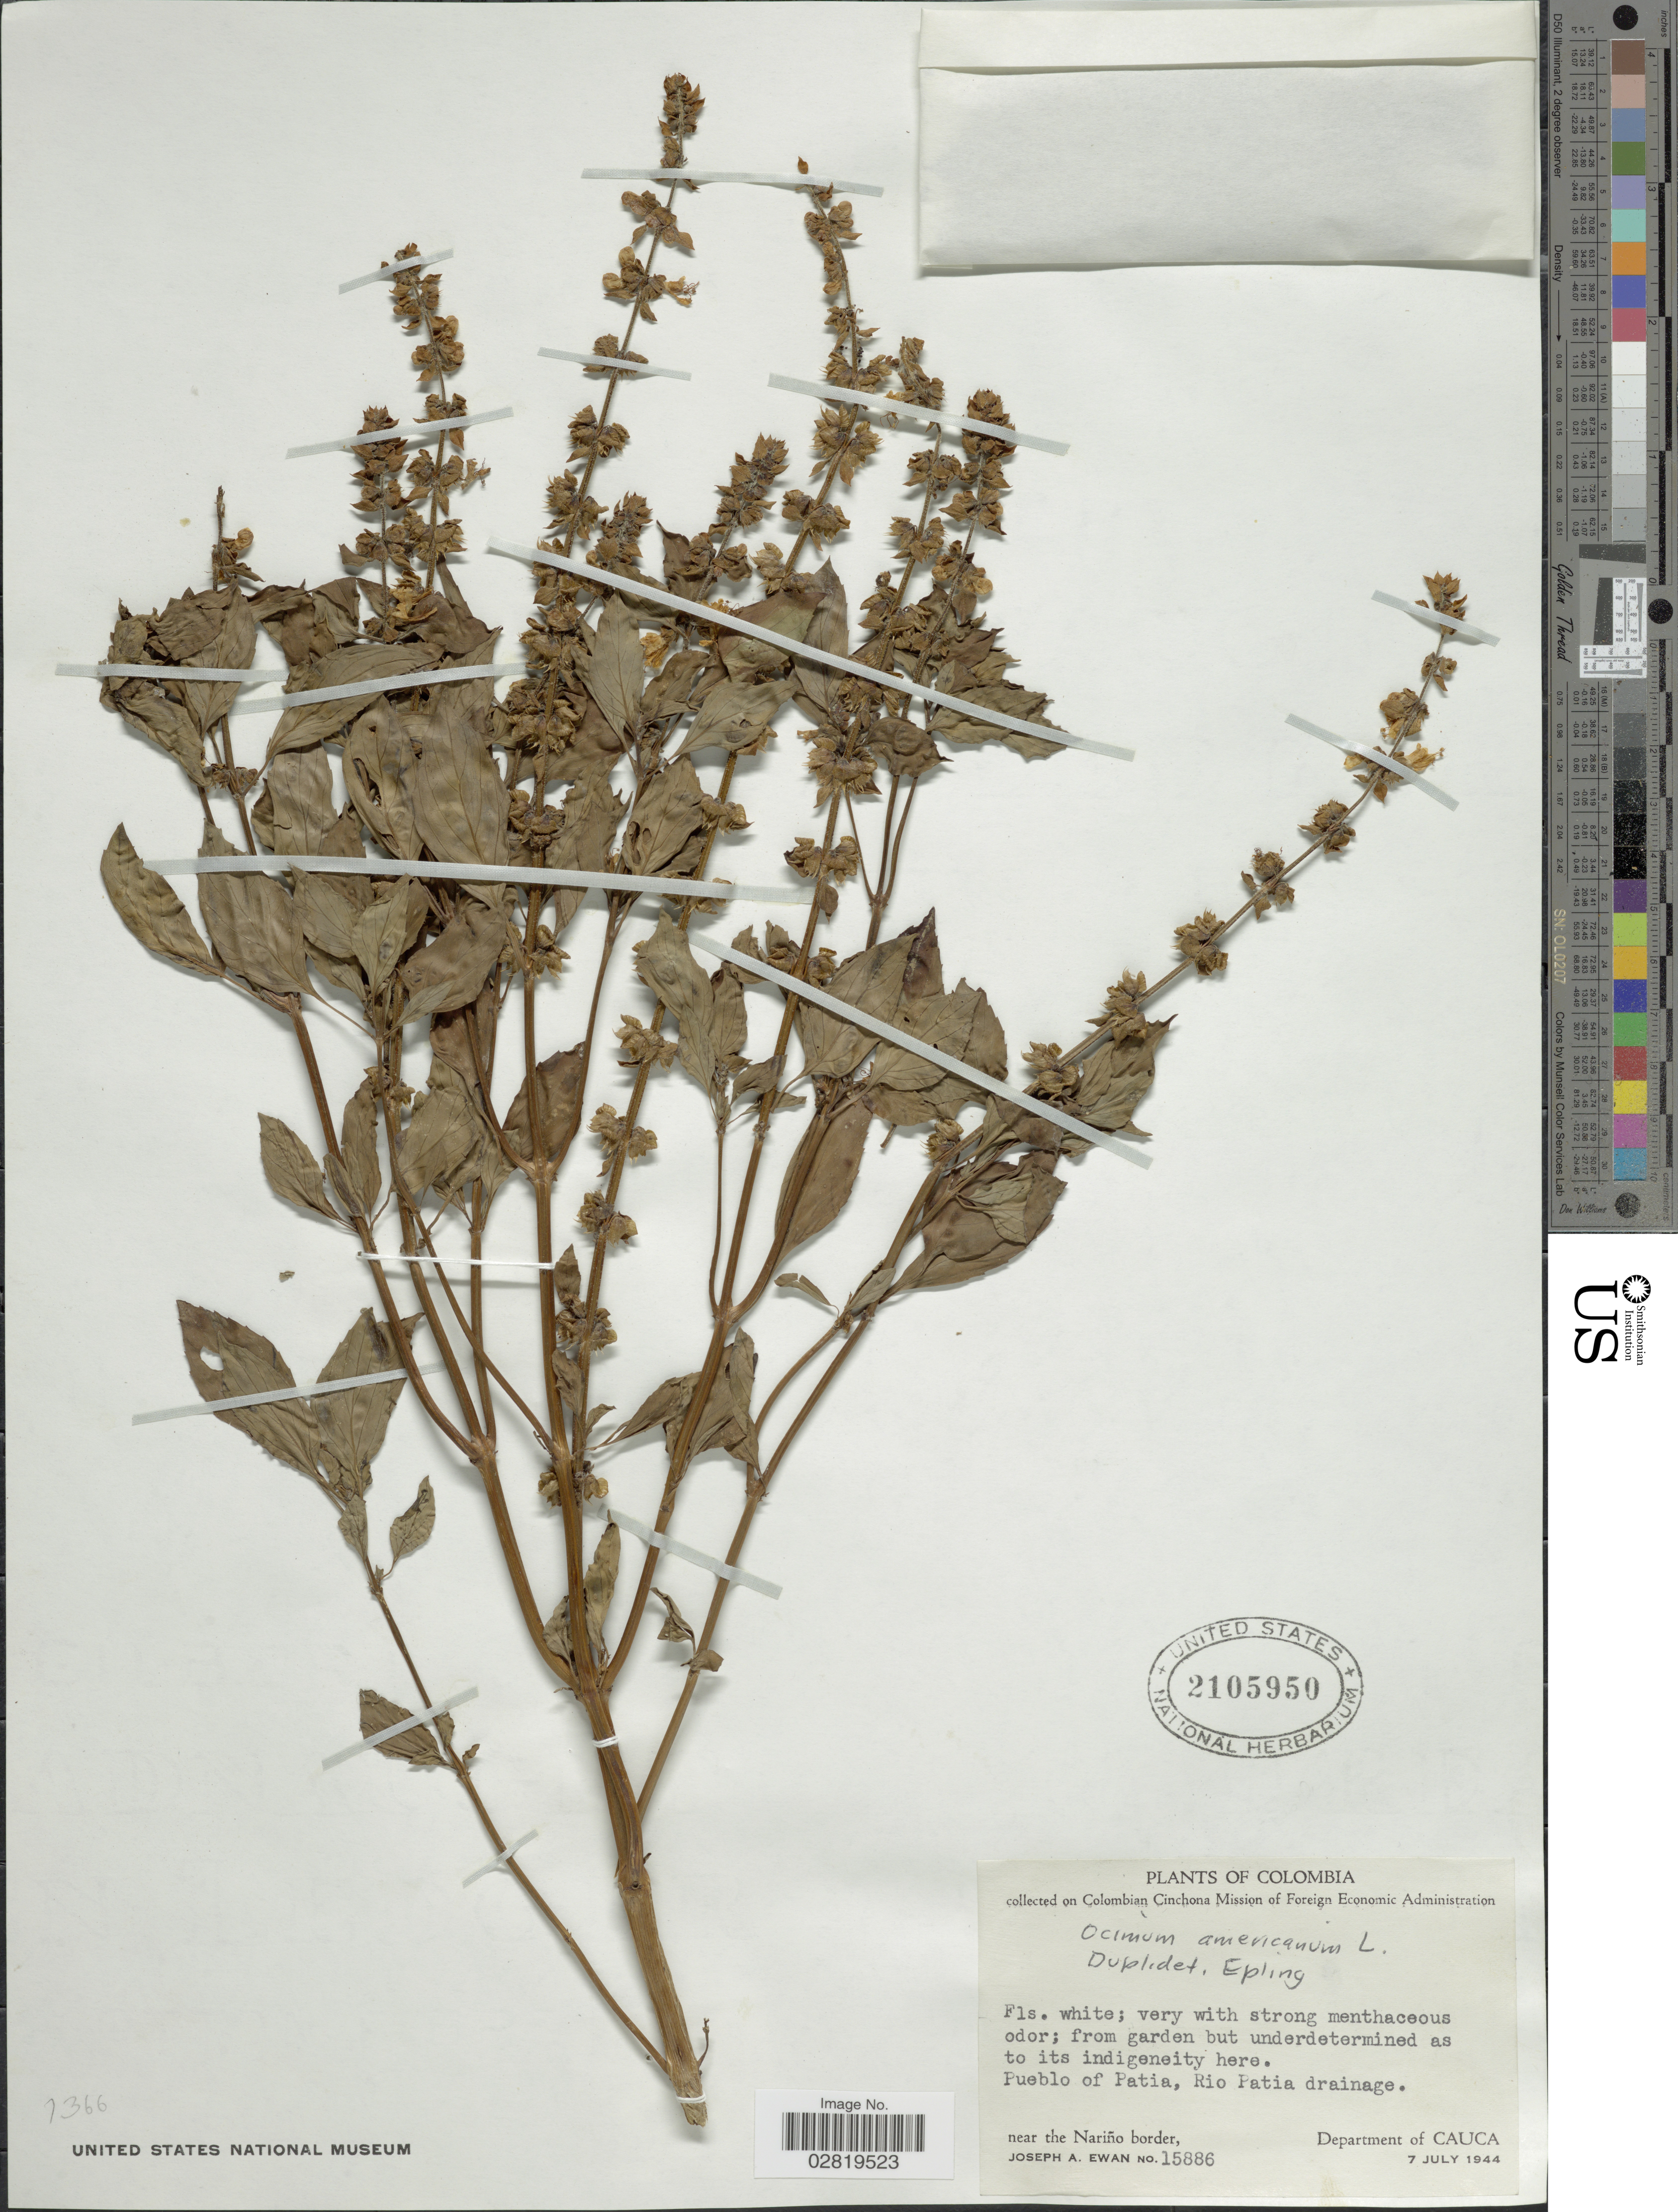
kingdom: Plantae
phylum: Tracheophyta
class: Magnoliopsida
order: Lamiales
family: Lamiaceae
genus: Ocimum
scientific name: Ocimum americanum var. americanum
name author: L.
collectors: J. A. Ewan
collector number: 15886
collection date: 1944-07-07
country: Colombia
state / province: Cauca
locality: Pueblo of Patia, Rio Patia drainage, near the Nariño border, Department of Cauca.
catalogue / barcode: US 2105950